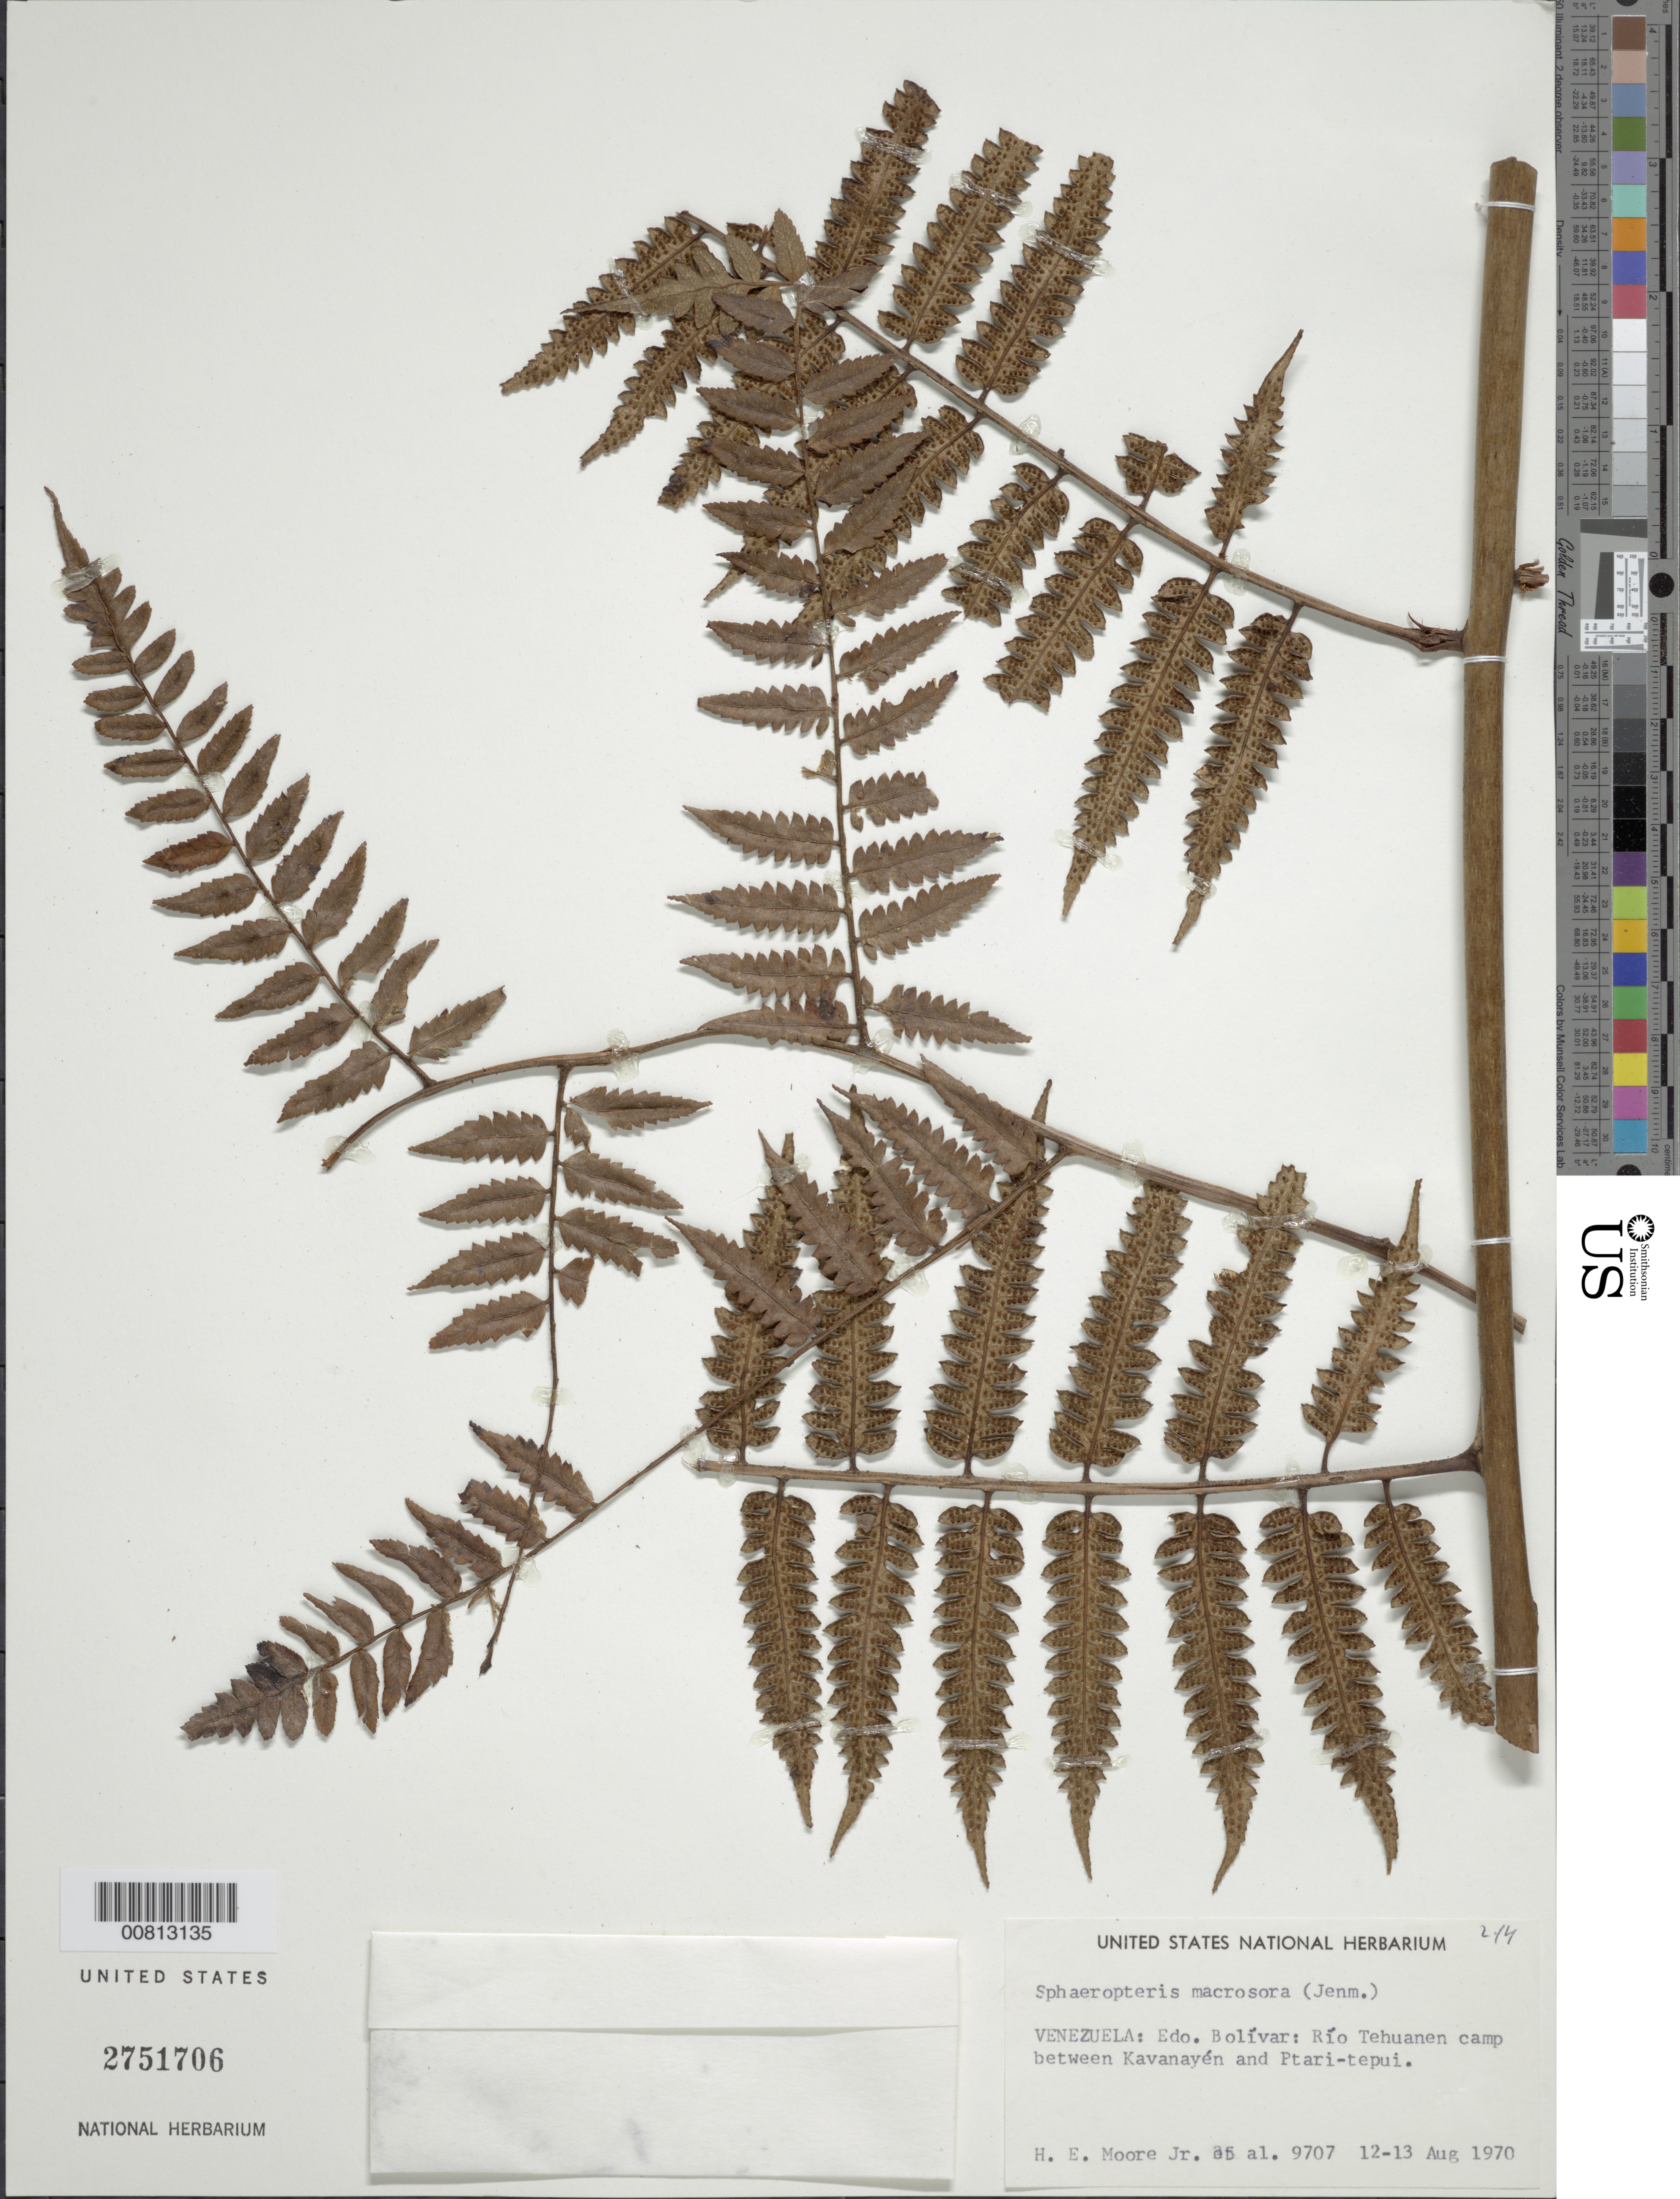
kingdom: Plantae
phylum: Tracheophyta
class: Polypodiopsida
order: Cyatheales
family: Cyatheaceae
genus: Cyathea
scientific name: Cyathea macrosora var. macrosora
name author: (Baker) Domin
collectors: H. Moore & et al.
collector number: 9707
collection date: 1970-08-12/1970-08-13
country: Venezuela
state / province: Bolivar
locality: Río Tehuanen camp between Kavanayén and Ptari-tepui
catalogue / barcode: US 3751706